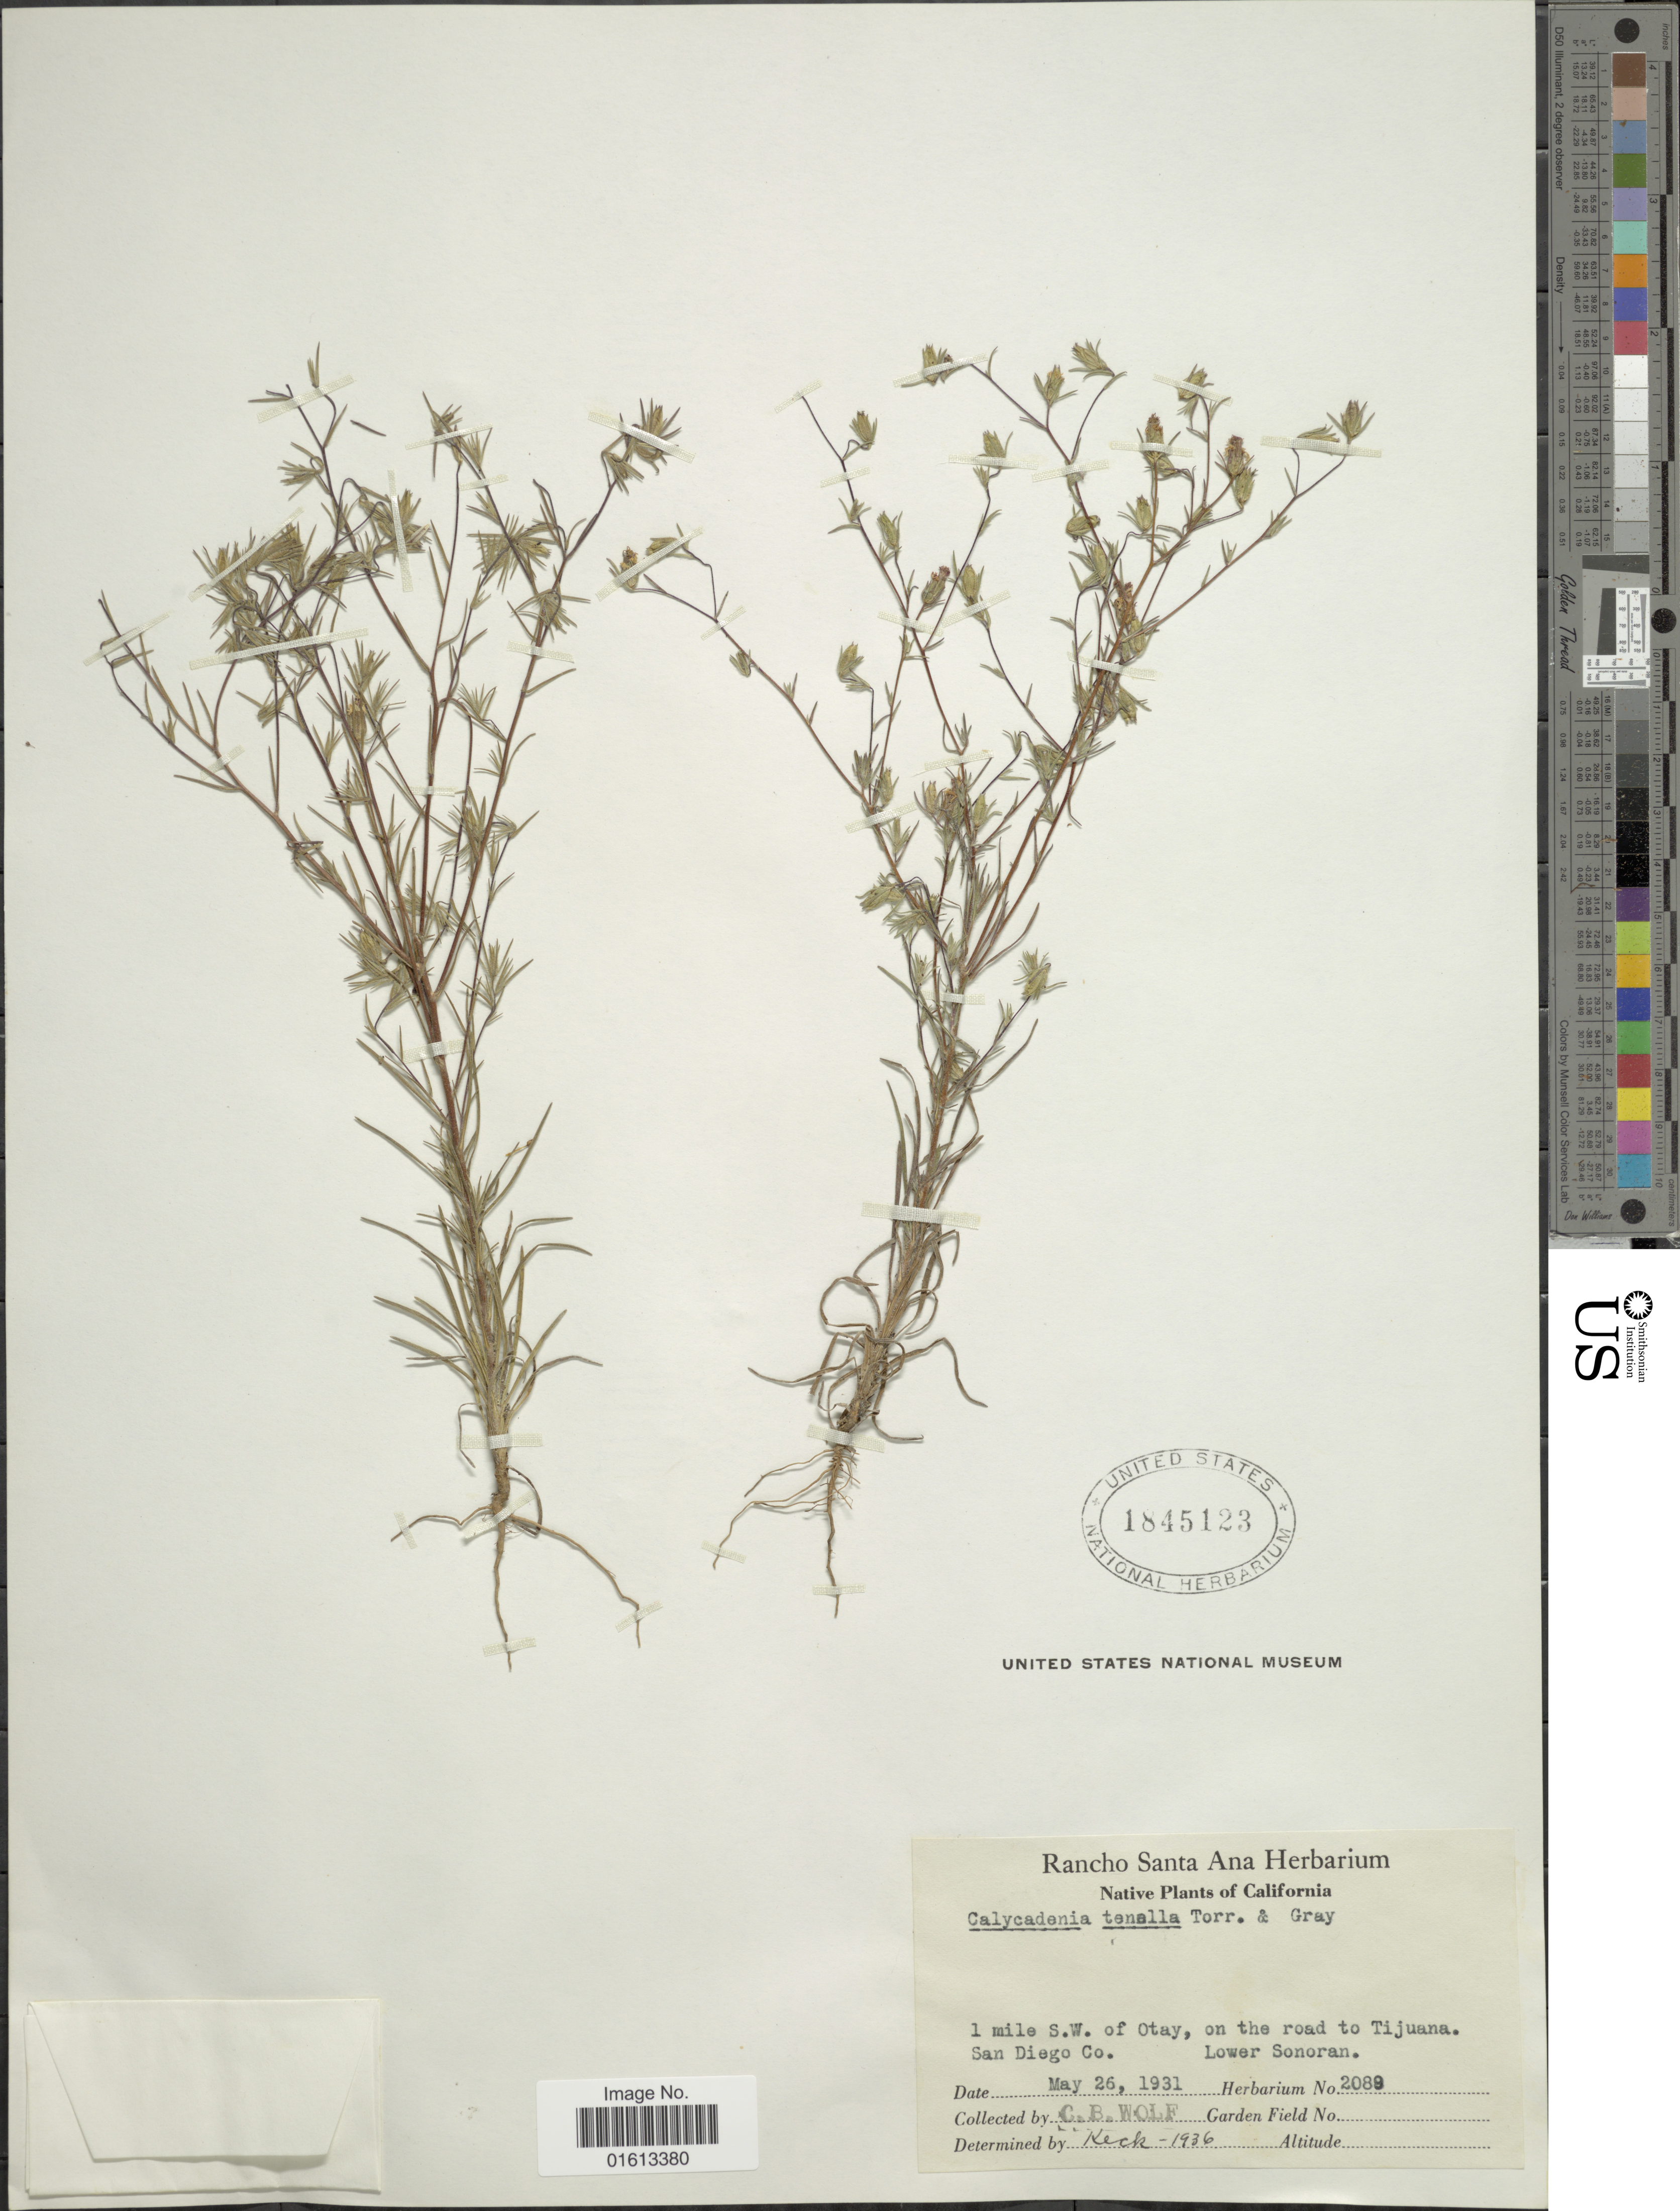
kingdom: Plantae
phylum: Tracheophyta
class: Magnoliopsida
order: Asterales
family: Asteraceae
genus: Calycadenia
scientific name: Calycadenia tenella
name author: (Nutt.) Torr. & A. Gray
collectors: C. B. Wolf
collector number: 2089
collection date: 1931-05-26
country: United States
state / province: California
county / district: San Diego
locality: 1 mile S.W. of Otay, on the road to Tijuana, San Diego Co, Lower Sonoran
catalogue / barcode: US 1845123